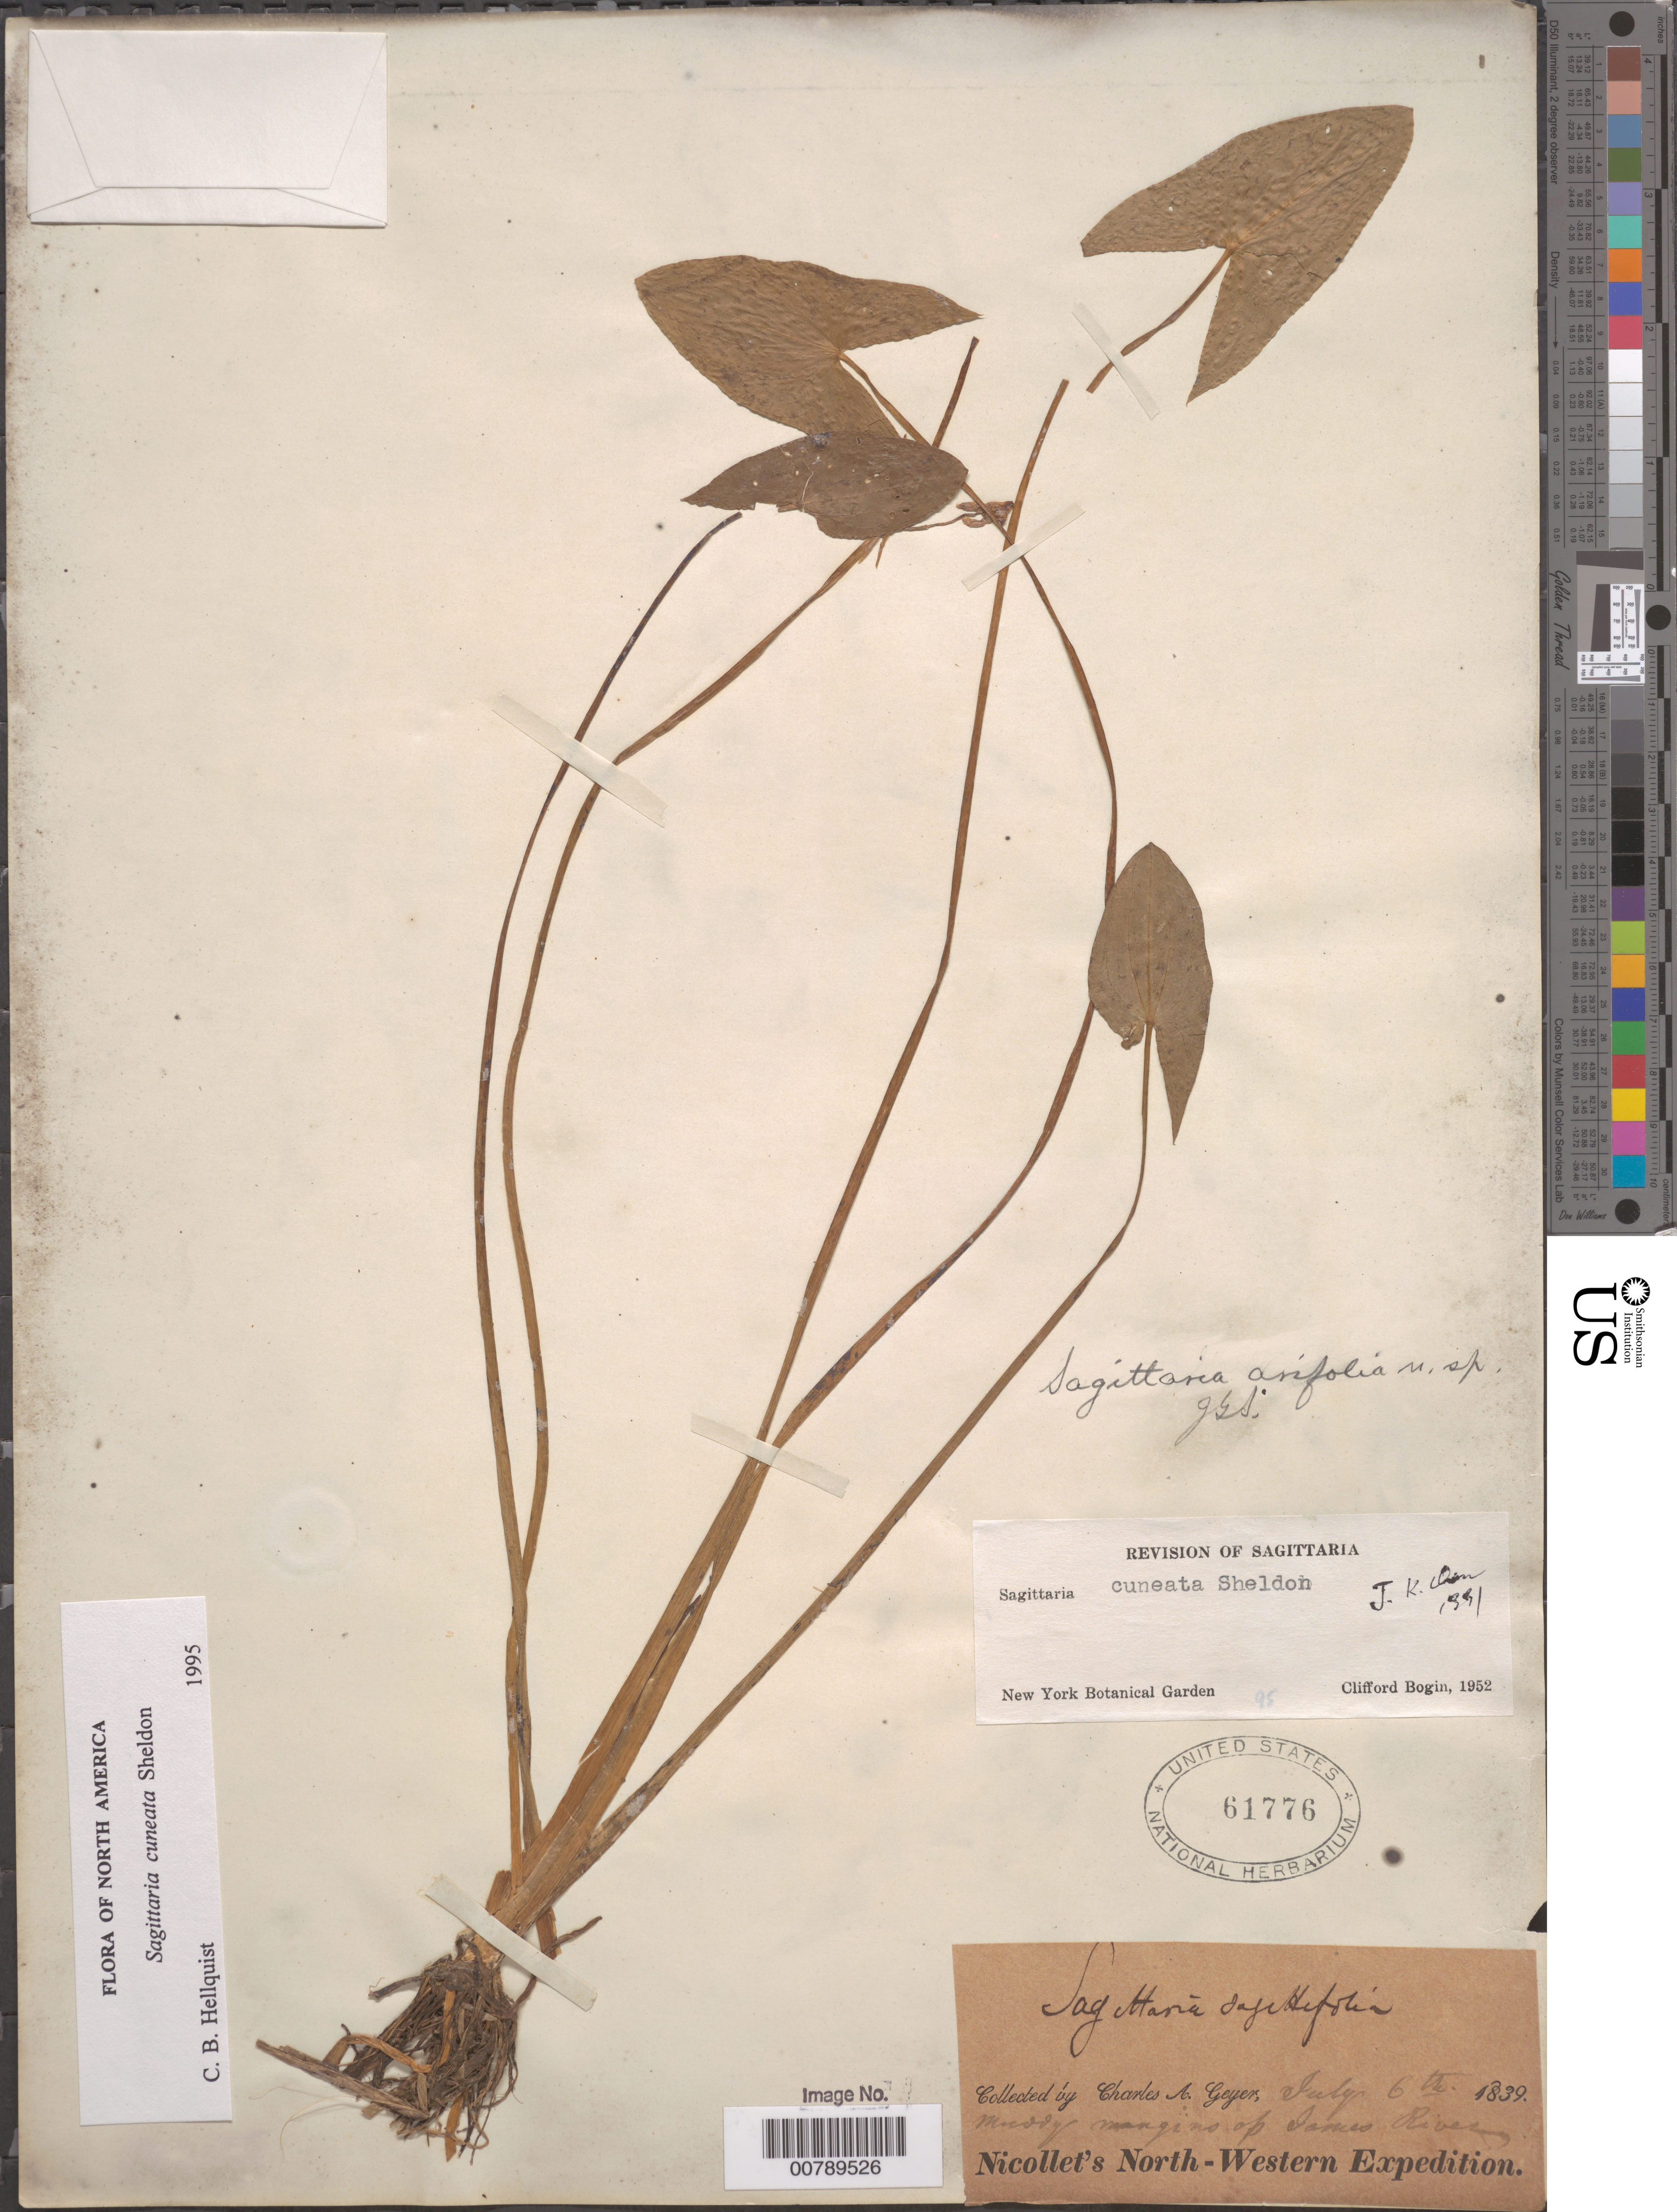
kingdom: Plantae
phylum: Tracheophyta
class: Liliopsida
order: Alismatales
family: Alismataceae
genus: Sagittaria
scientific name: Sagittaria cuneata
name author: E. Sheld.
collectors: C. A. Geyer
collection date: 1839-07-06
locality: Muddy margins of James River. Nicollet's North-Western.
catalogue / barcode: US 61776